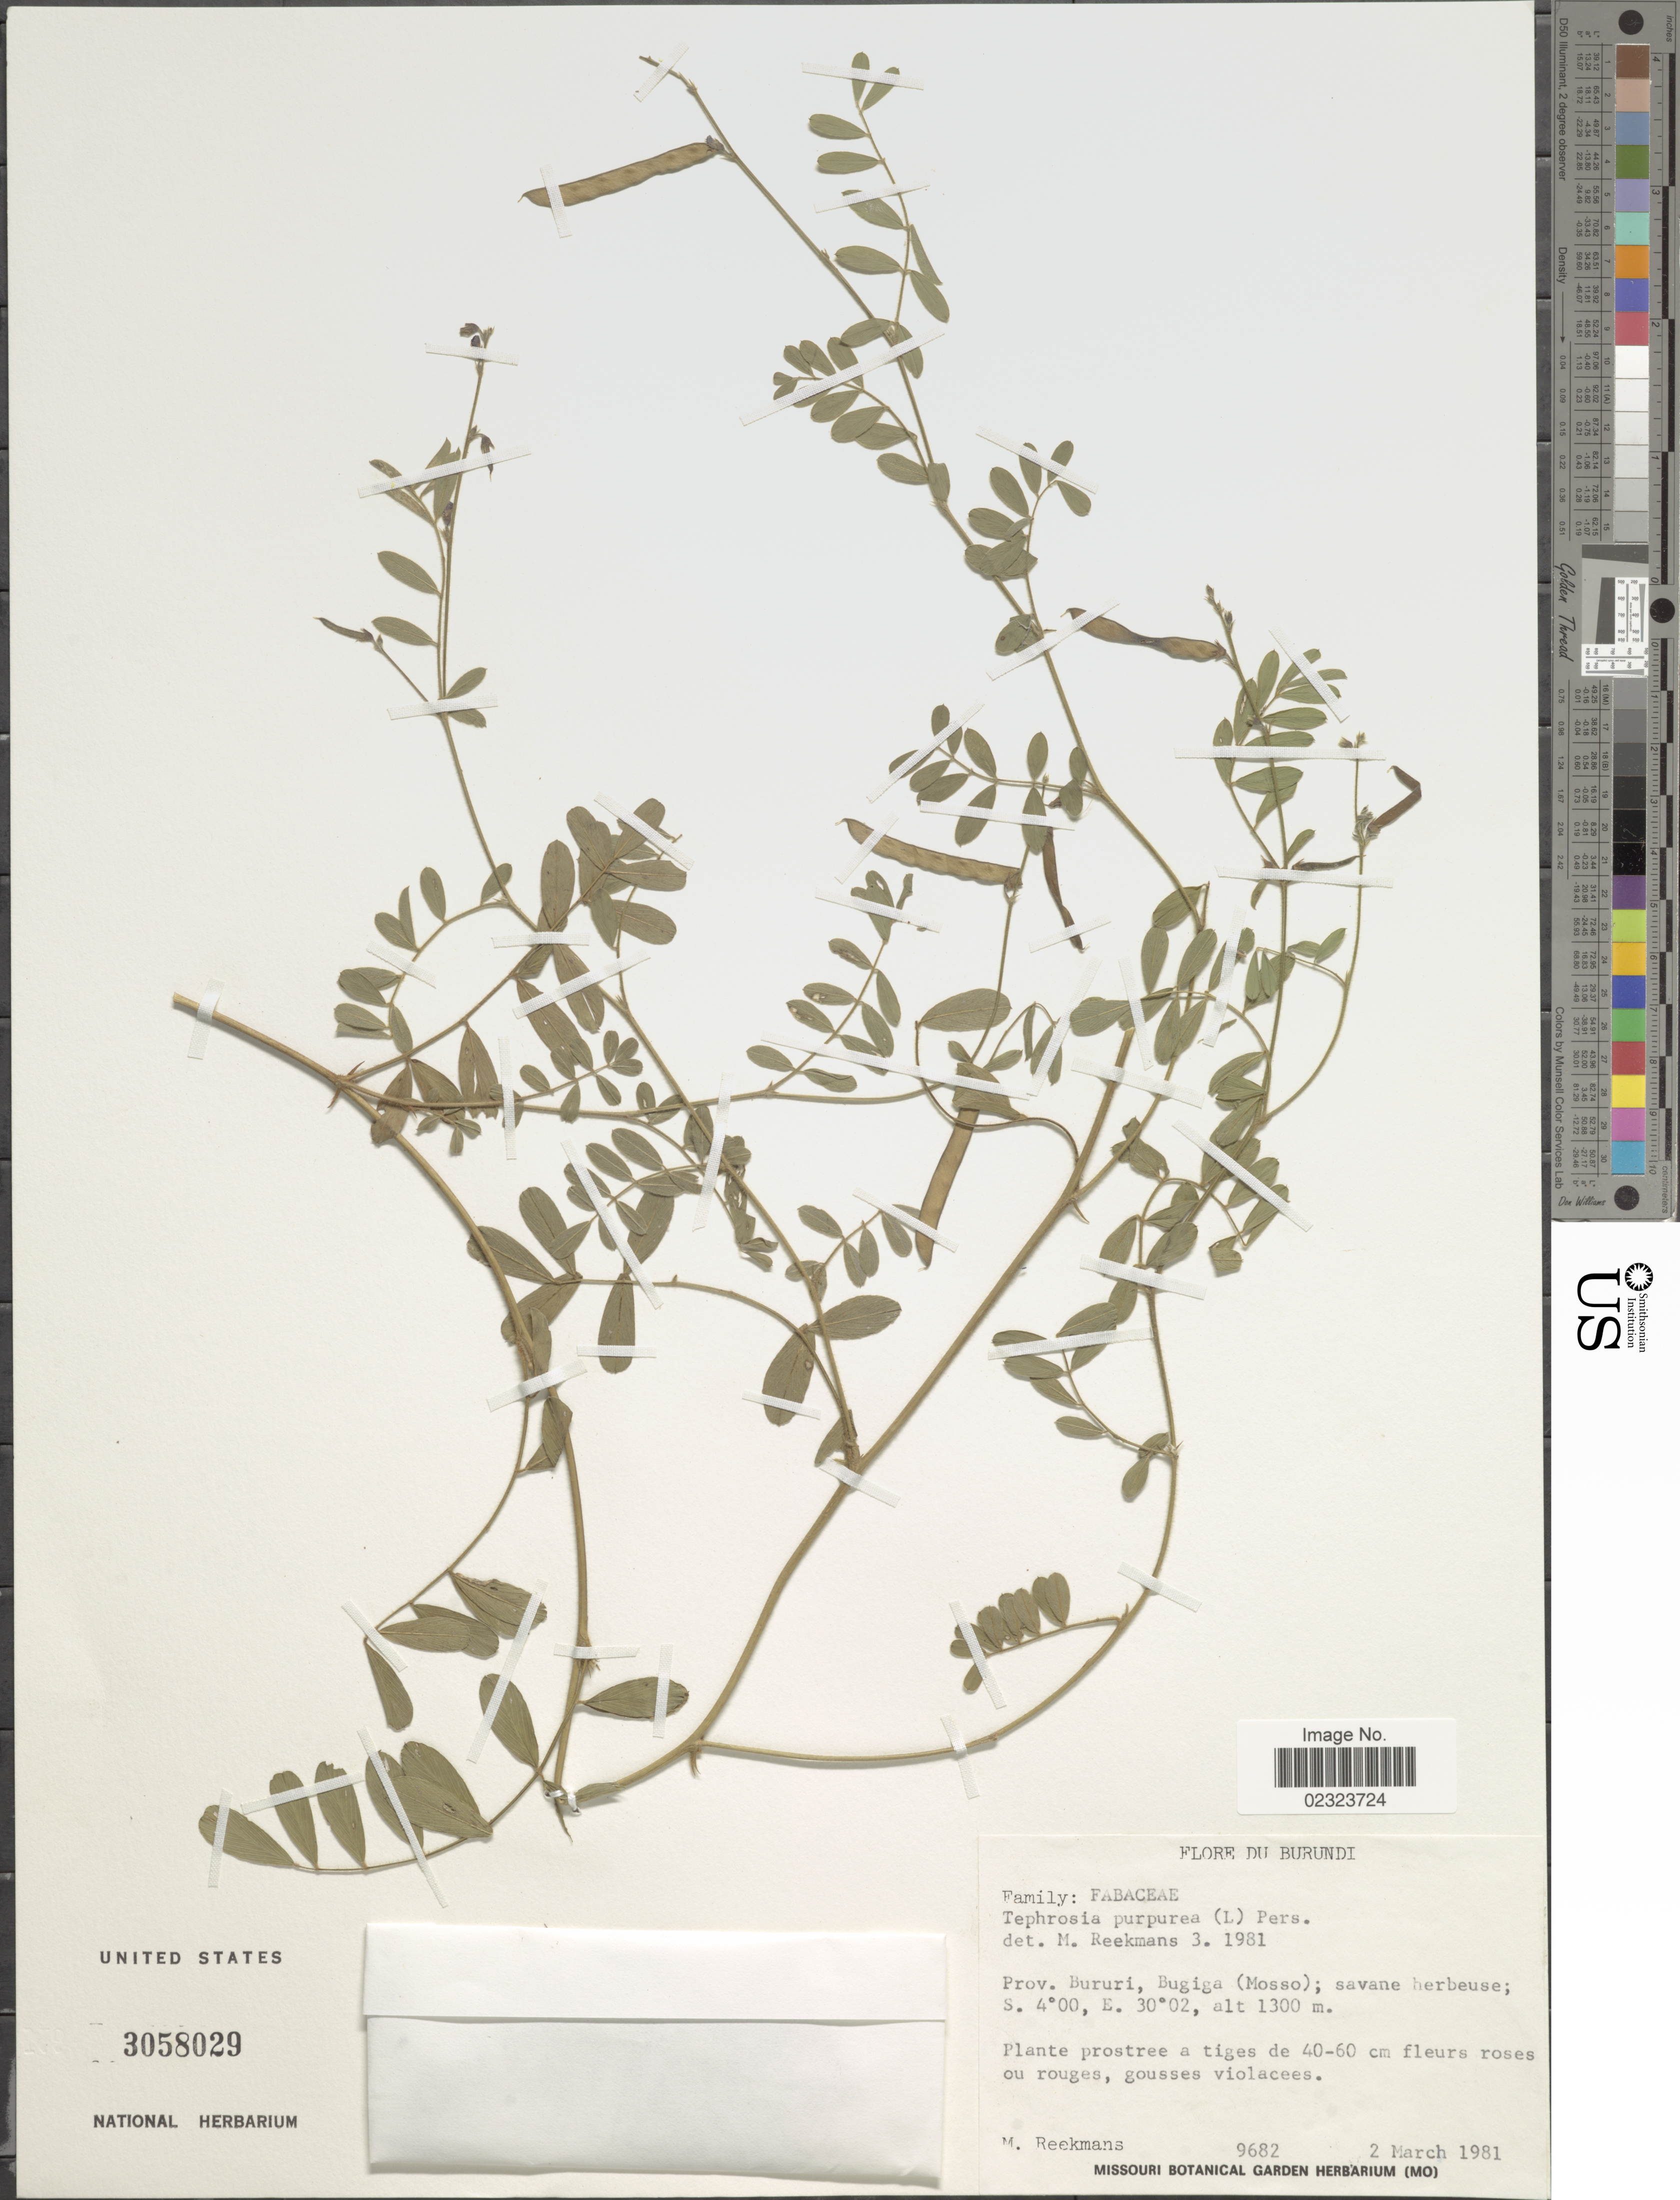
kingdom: Plantae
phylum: Tracheophyta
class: Magnoliopsida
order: Fabales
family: Fabaceae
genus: Tephrosia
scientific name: Tephrosia purpurea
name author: (L.) Pers.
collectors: M. Reekmans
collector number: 9682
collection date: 1981-03-02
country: Burundi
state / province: Bururi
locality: Bugiga (Mosso)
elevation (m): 1300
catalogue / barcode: US 3058029